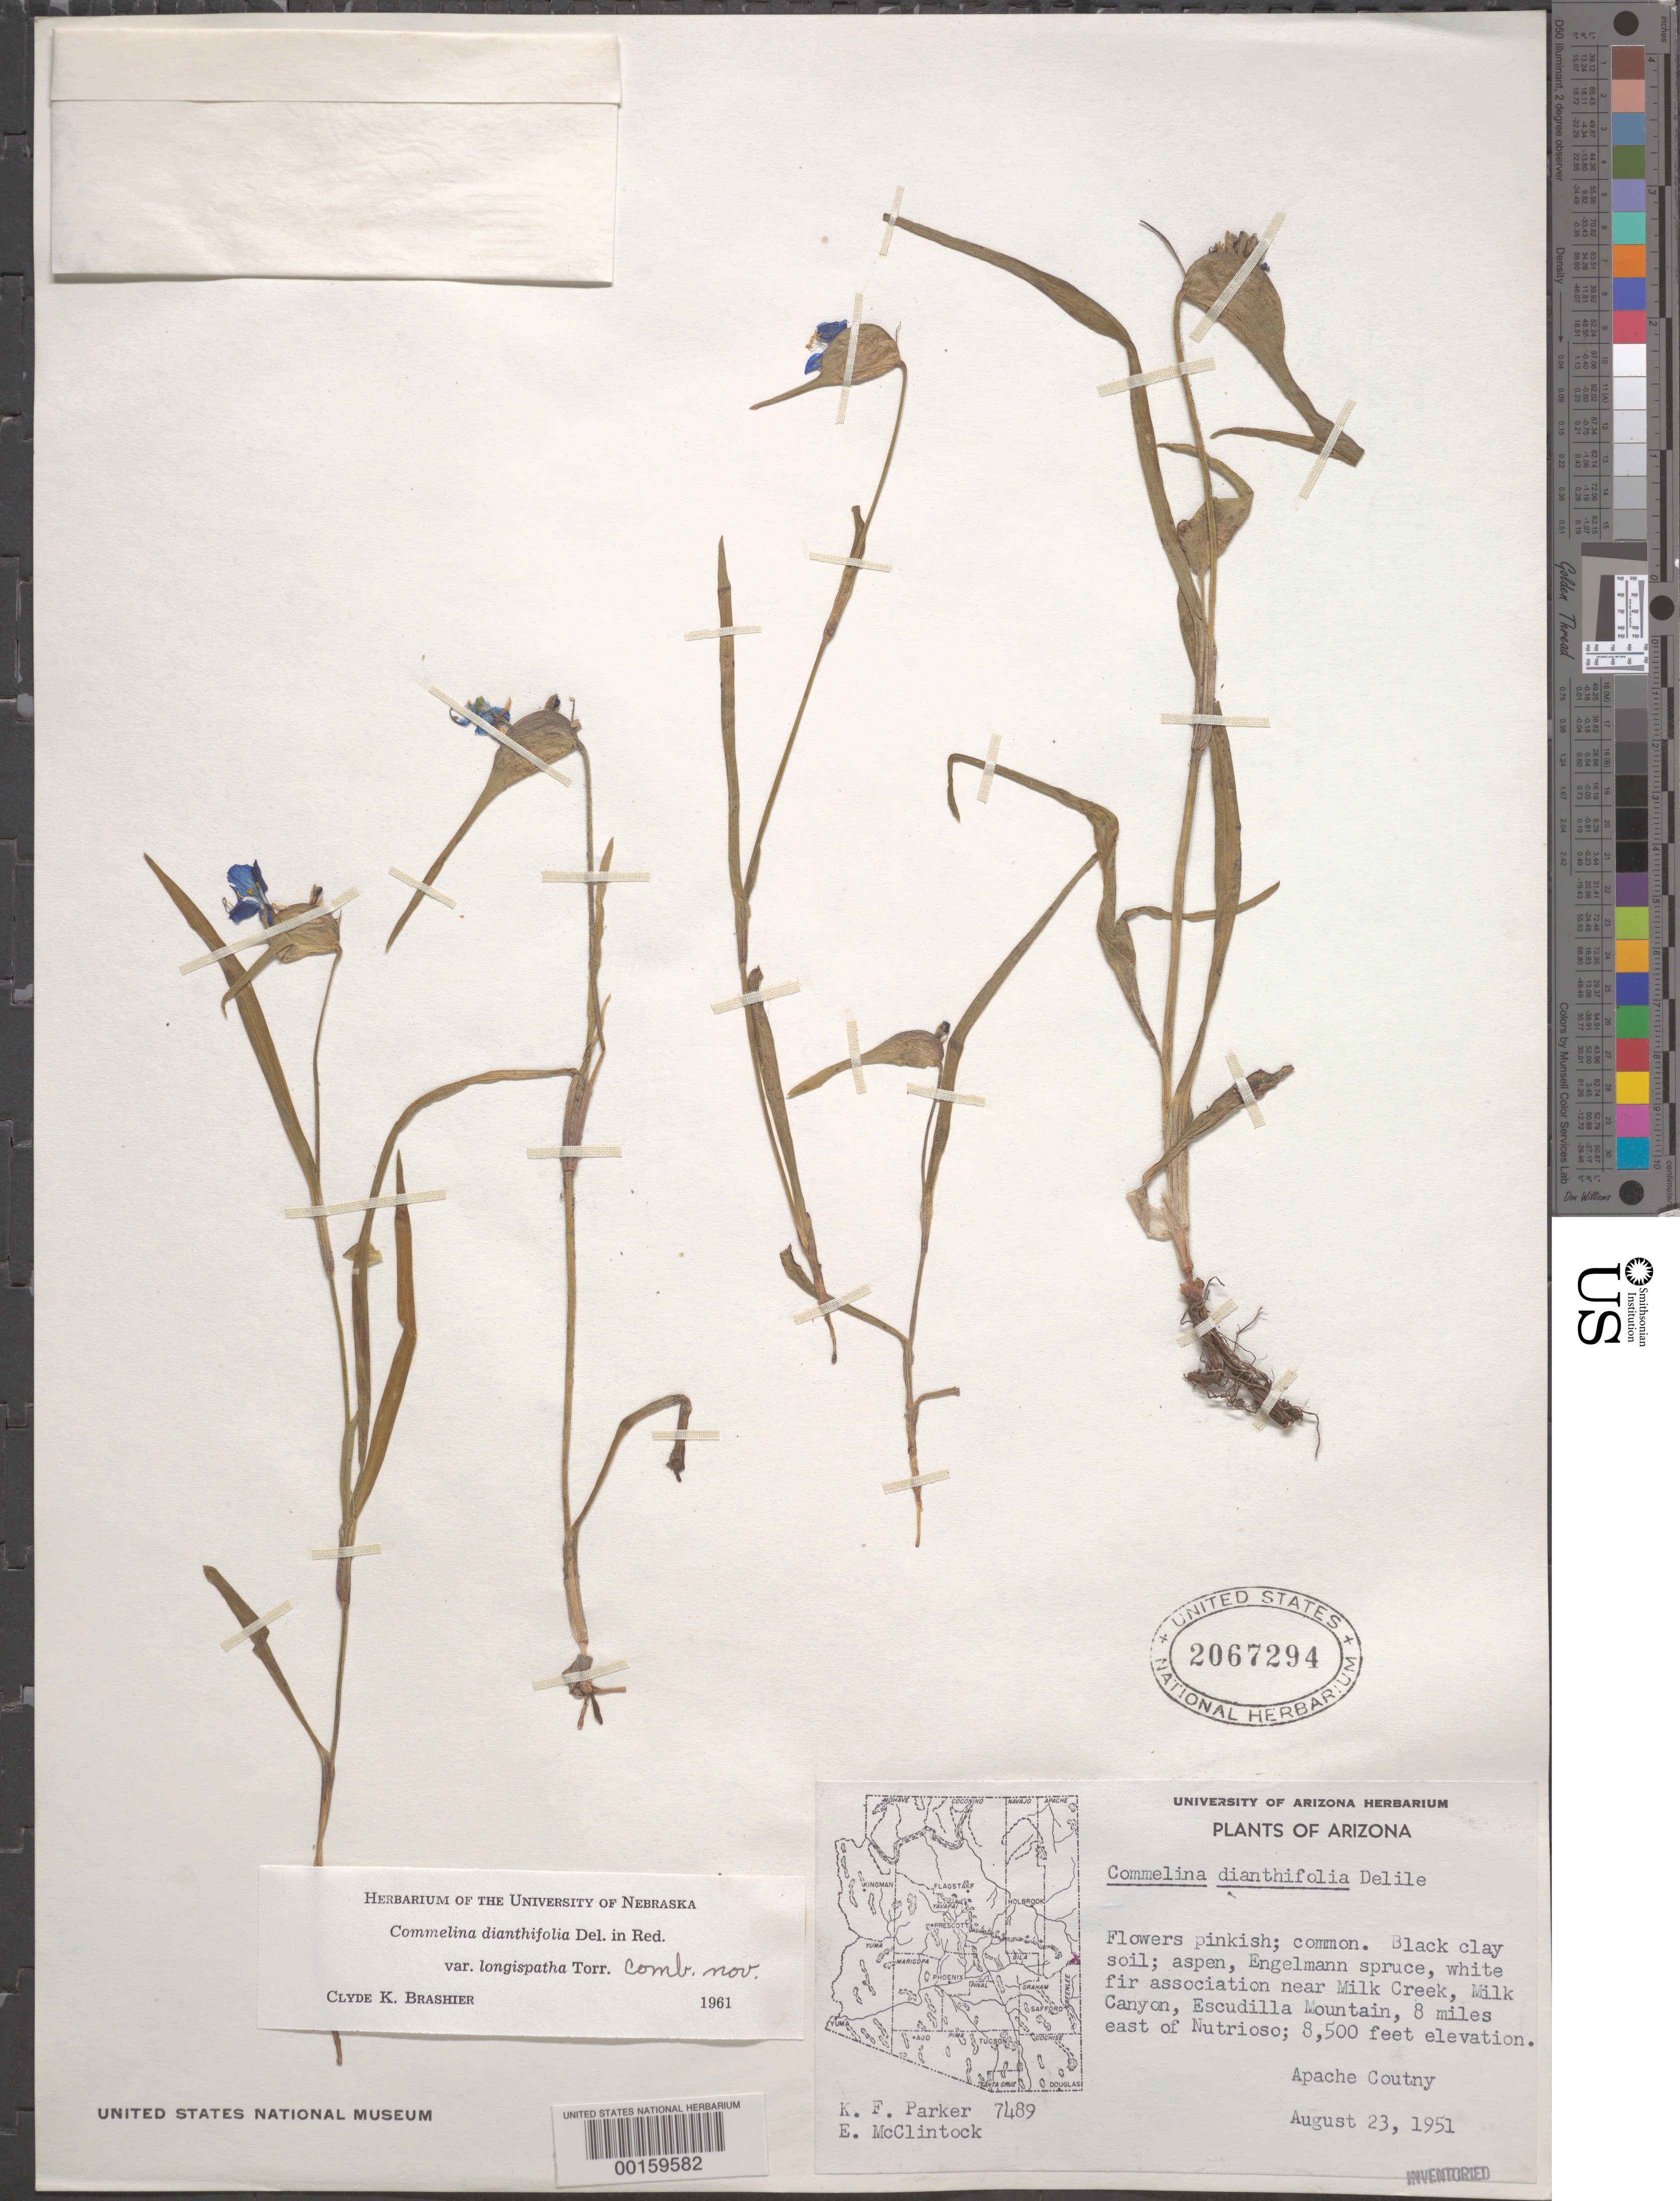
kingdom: Plantae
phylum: Tracheophyta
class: Liliopsida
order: Commelinales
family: Commelinaceae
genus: Commelina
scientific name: Commelina dianthifolia var. longispatha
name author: (Torr.) Brashier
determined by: Brashier, C. K.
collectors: K. L. Parker & E. McClintock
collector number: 7489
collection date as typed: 23 Aug 1951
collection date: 1951-08-23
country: United States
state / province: Arizona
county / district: Apache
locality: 8 mi e of nutrioso, escudilla mt., near milk creek, milk canyon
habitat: Black clay soil, aspen, engelmann spruce, white fir assoc.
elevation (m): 2593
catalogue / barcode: US 2067294